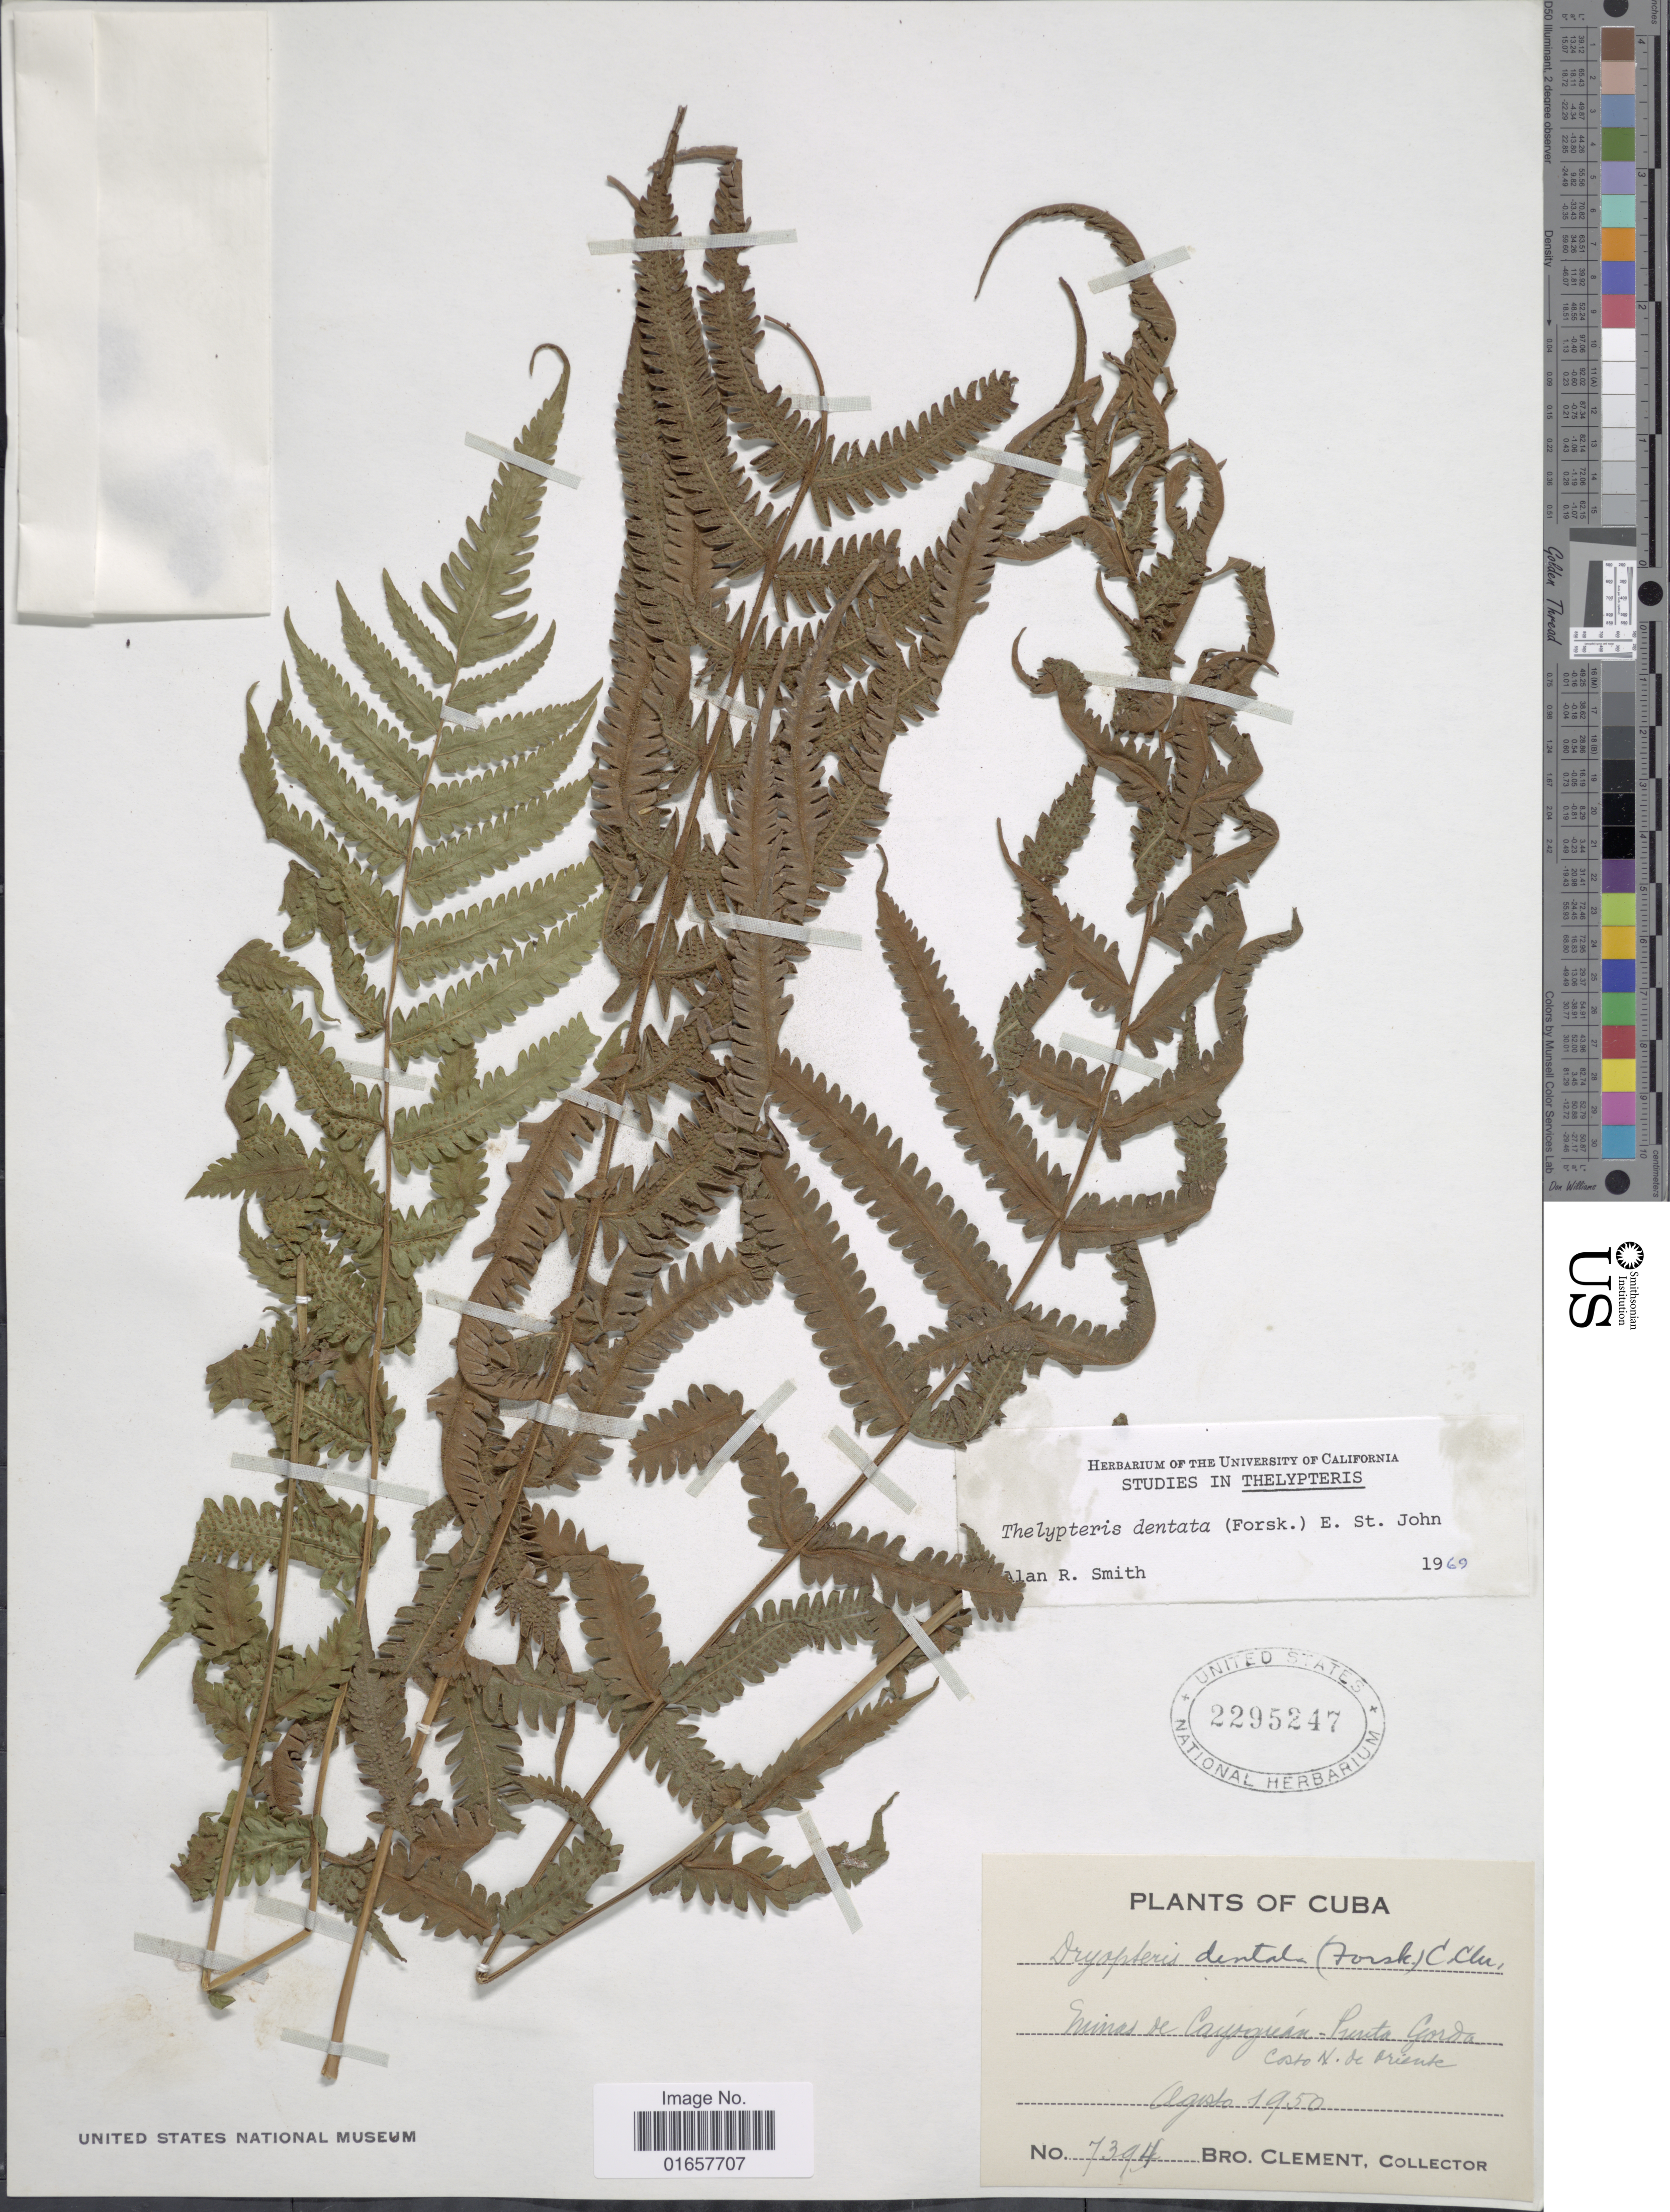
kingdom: Plantae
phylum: Tracheophyta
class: Polypodiopsida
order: Polypodiales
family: Thelypteridaceae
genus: Christella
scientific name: Christella dentata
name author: (Forssk.) Brownsey & Jermy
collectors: B. Clement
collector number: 7394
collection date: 1950-08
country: Cuba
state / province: Oriente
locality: Cuba, Minas de Cayoguan-Punta Gorda, Costa N. de Oriente.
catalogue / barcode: US 2295247